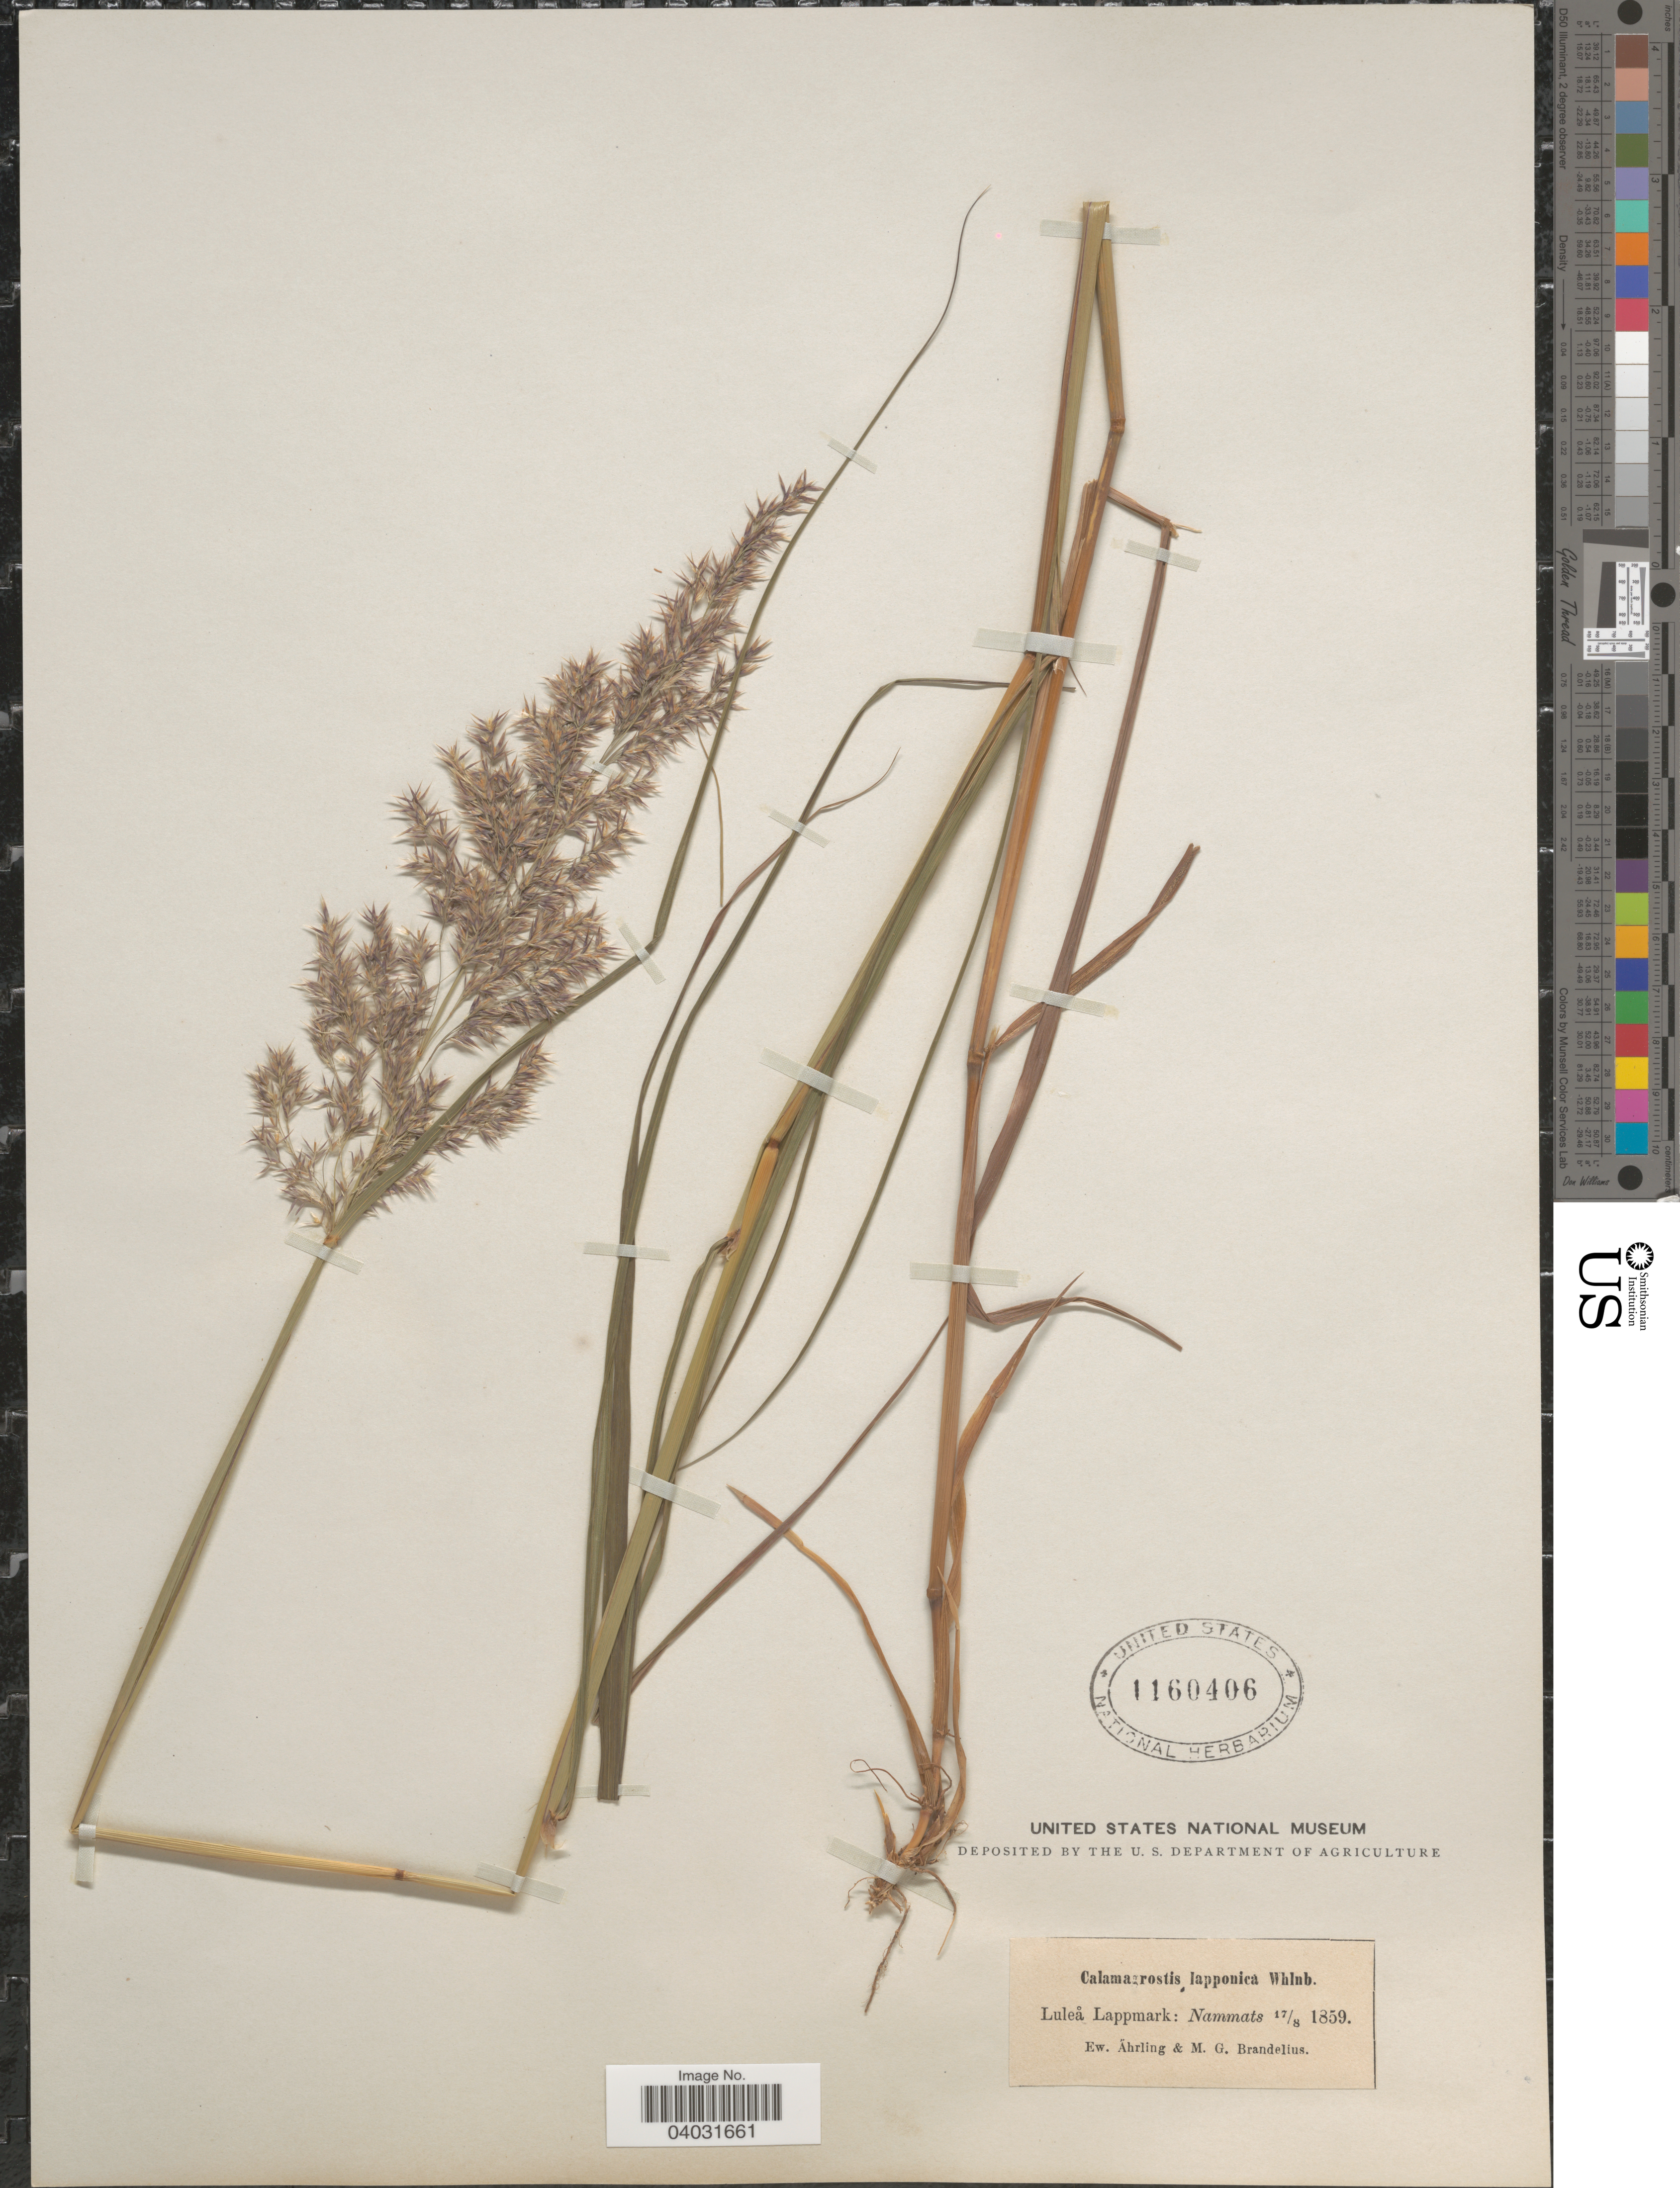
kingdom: Plantae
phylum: Tracheophyta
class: Liliopsida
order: Poales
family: Poaceae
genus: Calamagrostis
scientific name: Calamagrostis purpurea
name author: (Trin.) Trin.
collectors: E. Ahrling & M. Brandelius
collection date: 1859-08-17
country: Sweden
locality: Luleå Lappmark: Nammats.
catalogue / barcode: US 1160406